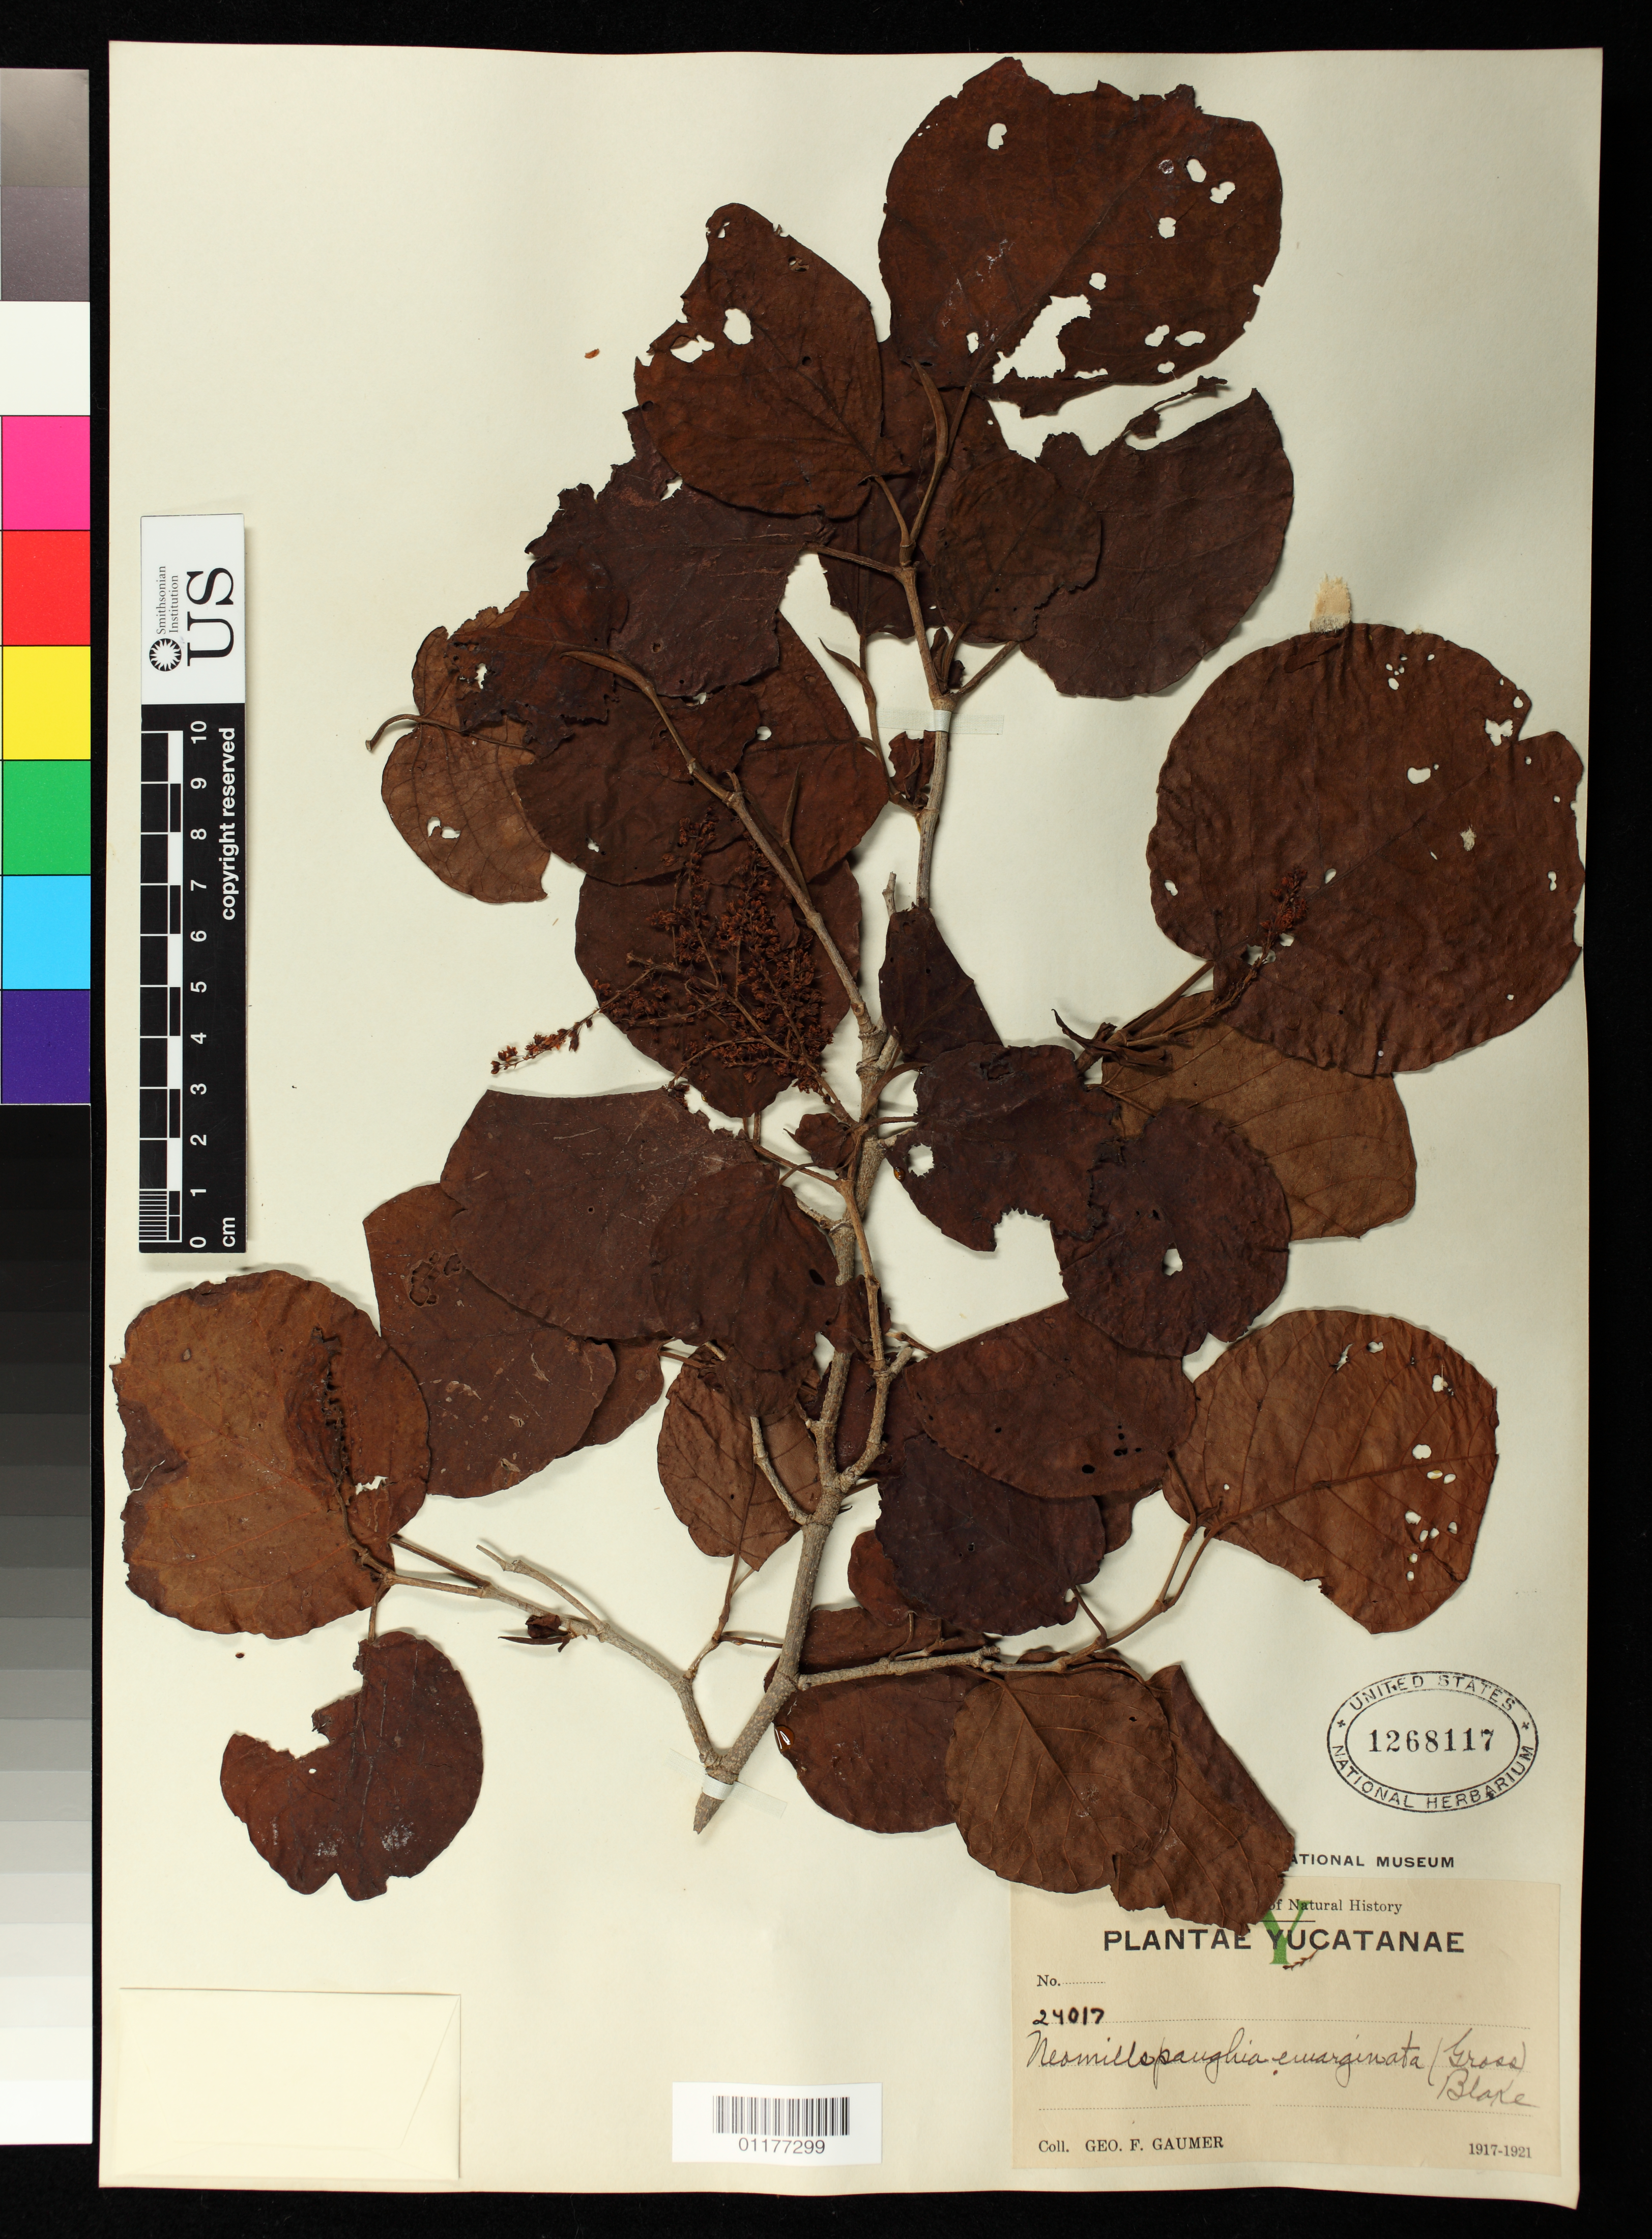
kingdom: Plantae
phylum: Tracheophyta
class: Magnoliopsida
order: Caryophyllales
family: Polygonaceae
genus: Neomillspaughia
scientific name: Neomillspaughia emarginata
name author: (H. Gross) S.F. Blake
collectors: G. F. Gaumer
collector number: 24017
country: Mexico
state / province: Yucatán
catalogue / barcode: US 1268117